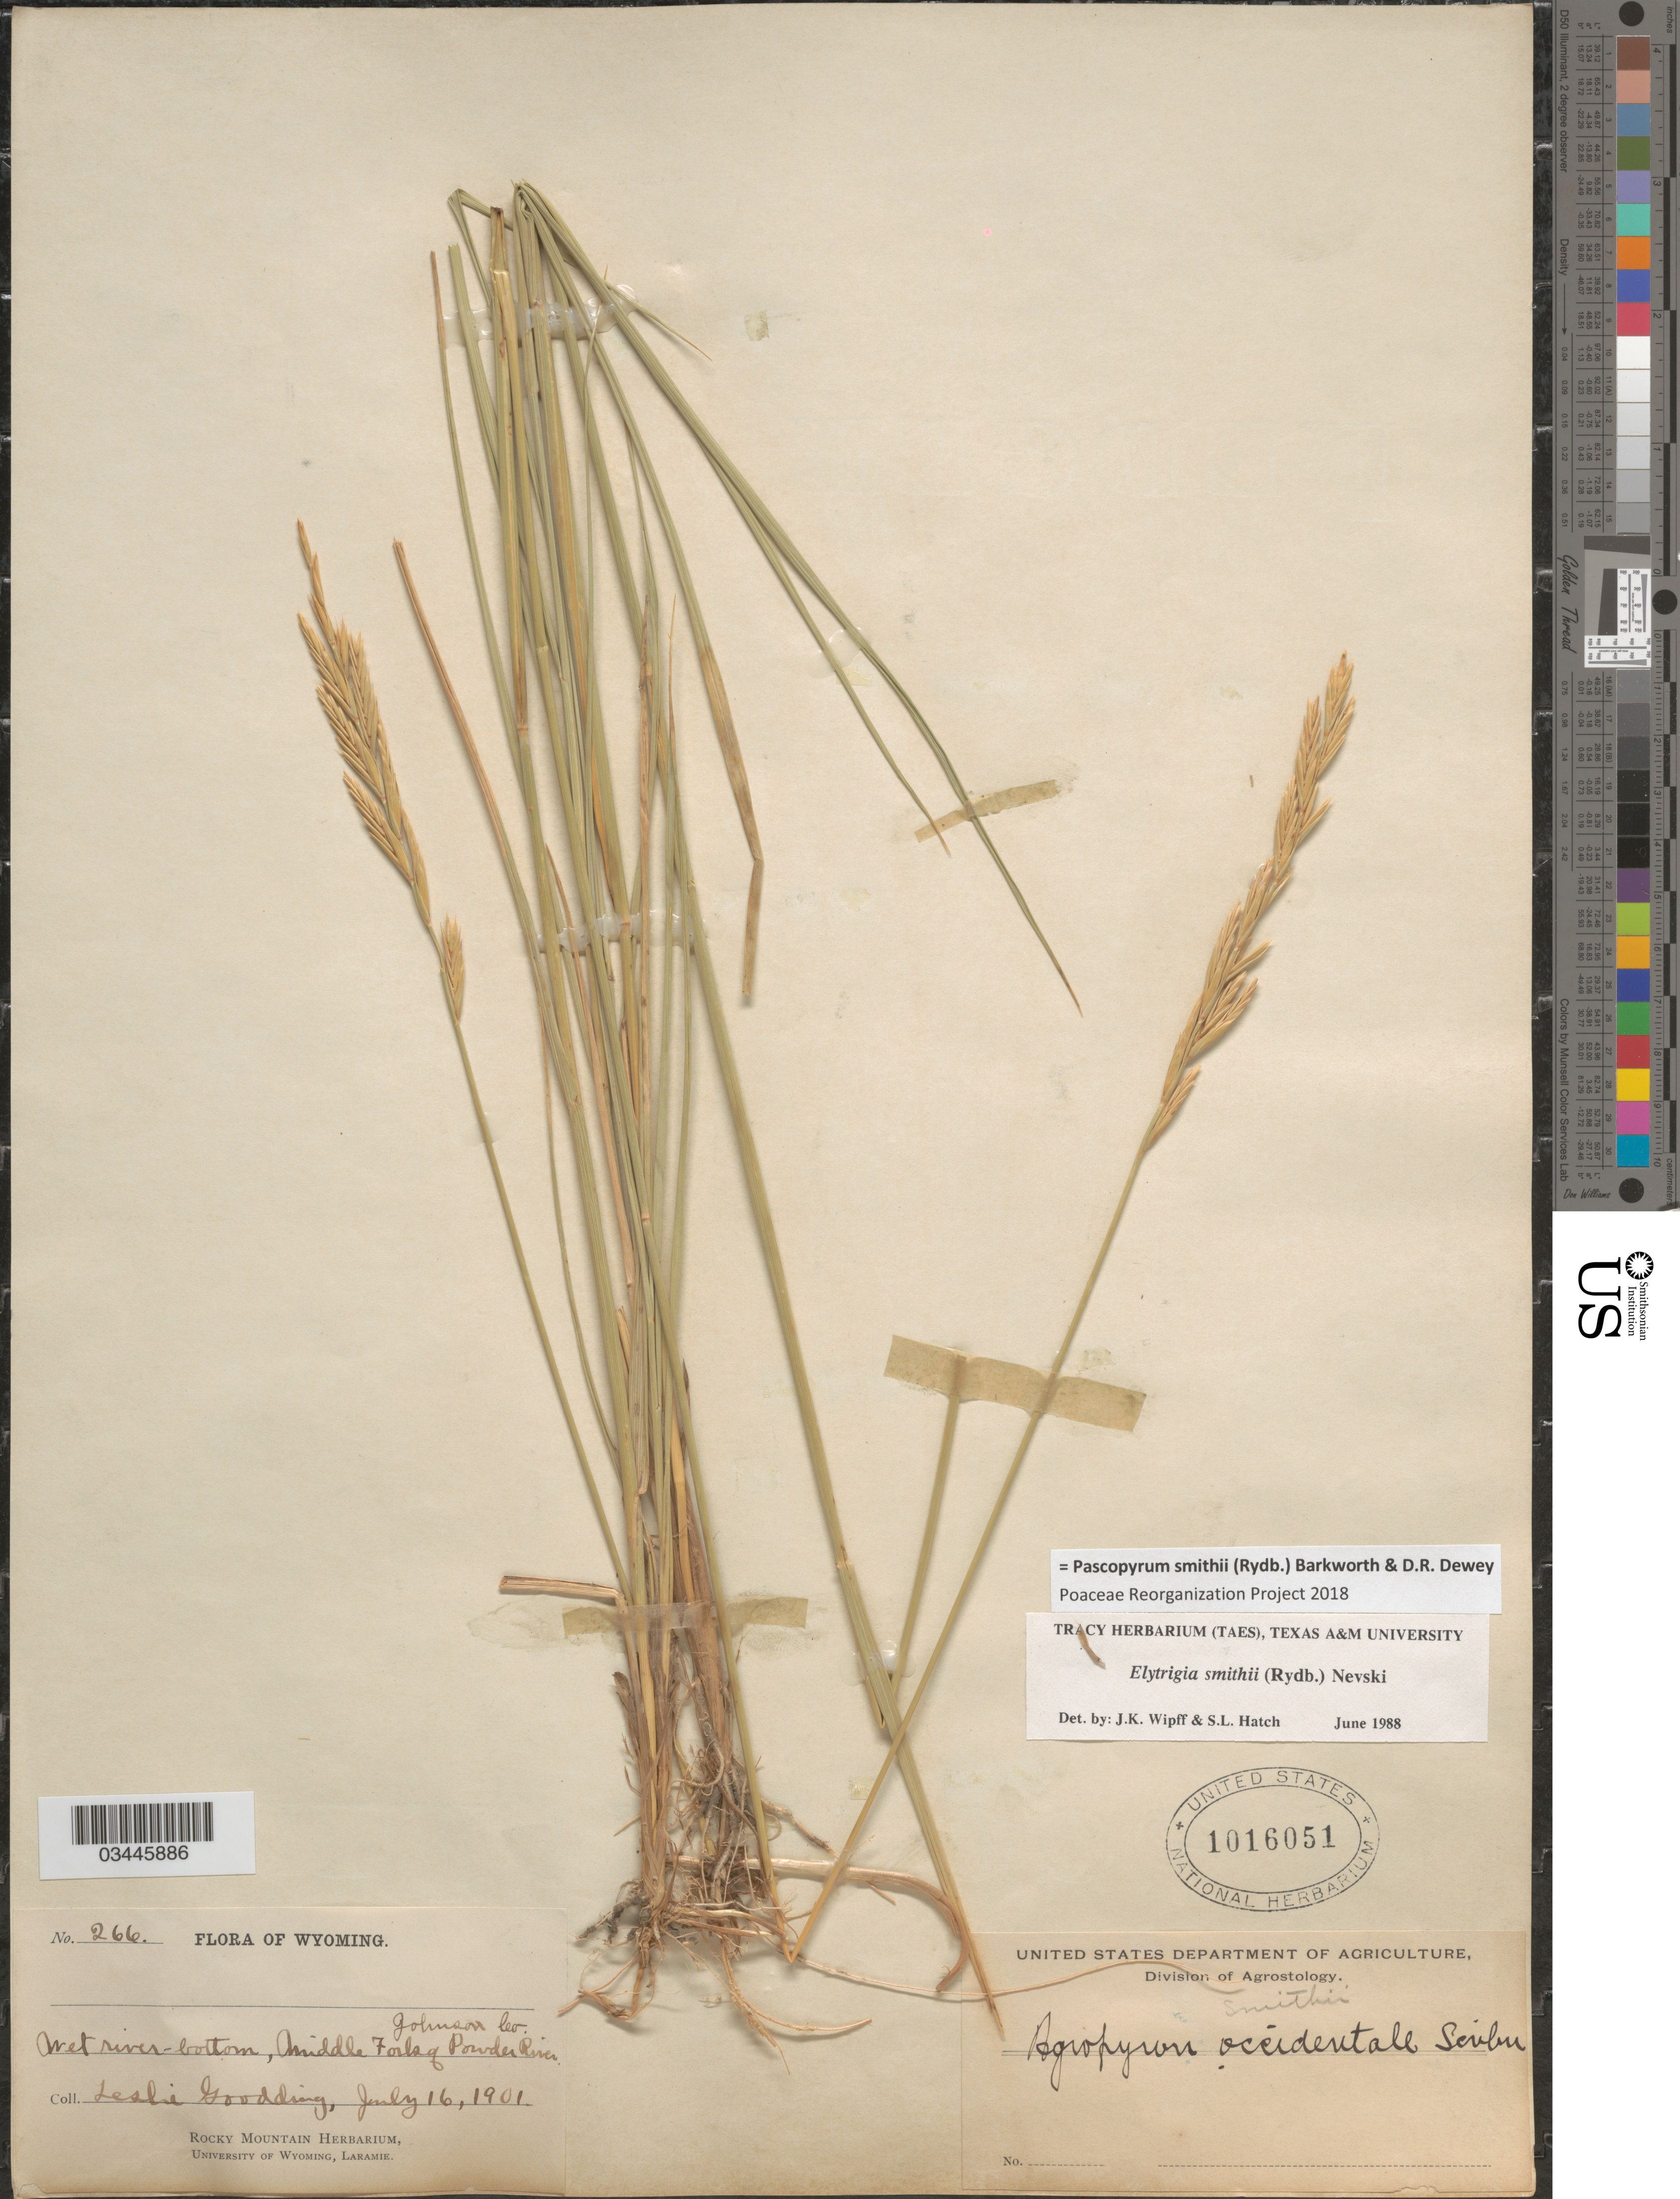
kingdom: Plantae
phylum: Tracheophyta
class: Liliopsida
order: Poales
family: Poaceae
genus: Pascopyrum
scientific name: Pascopyrum smithii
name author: (Rydb.) Barkworth & Dewey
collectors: L. N. Goodding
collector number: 266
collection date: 1901-07-16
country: United States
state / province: Wyoming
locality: Wet river-bottom, Middle Fork of Powder River. Johnson Co.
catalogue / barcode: US 1016051